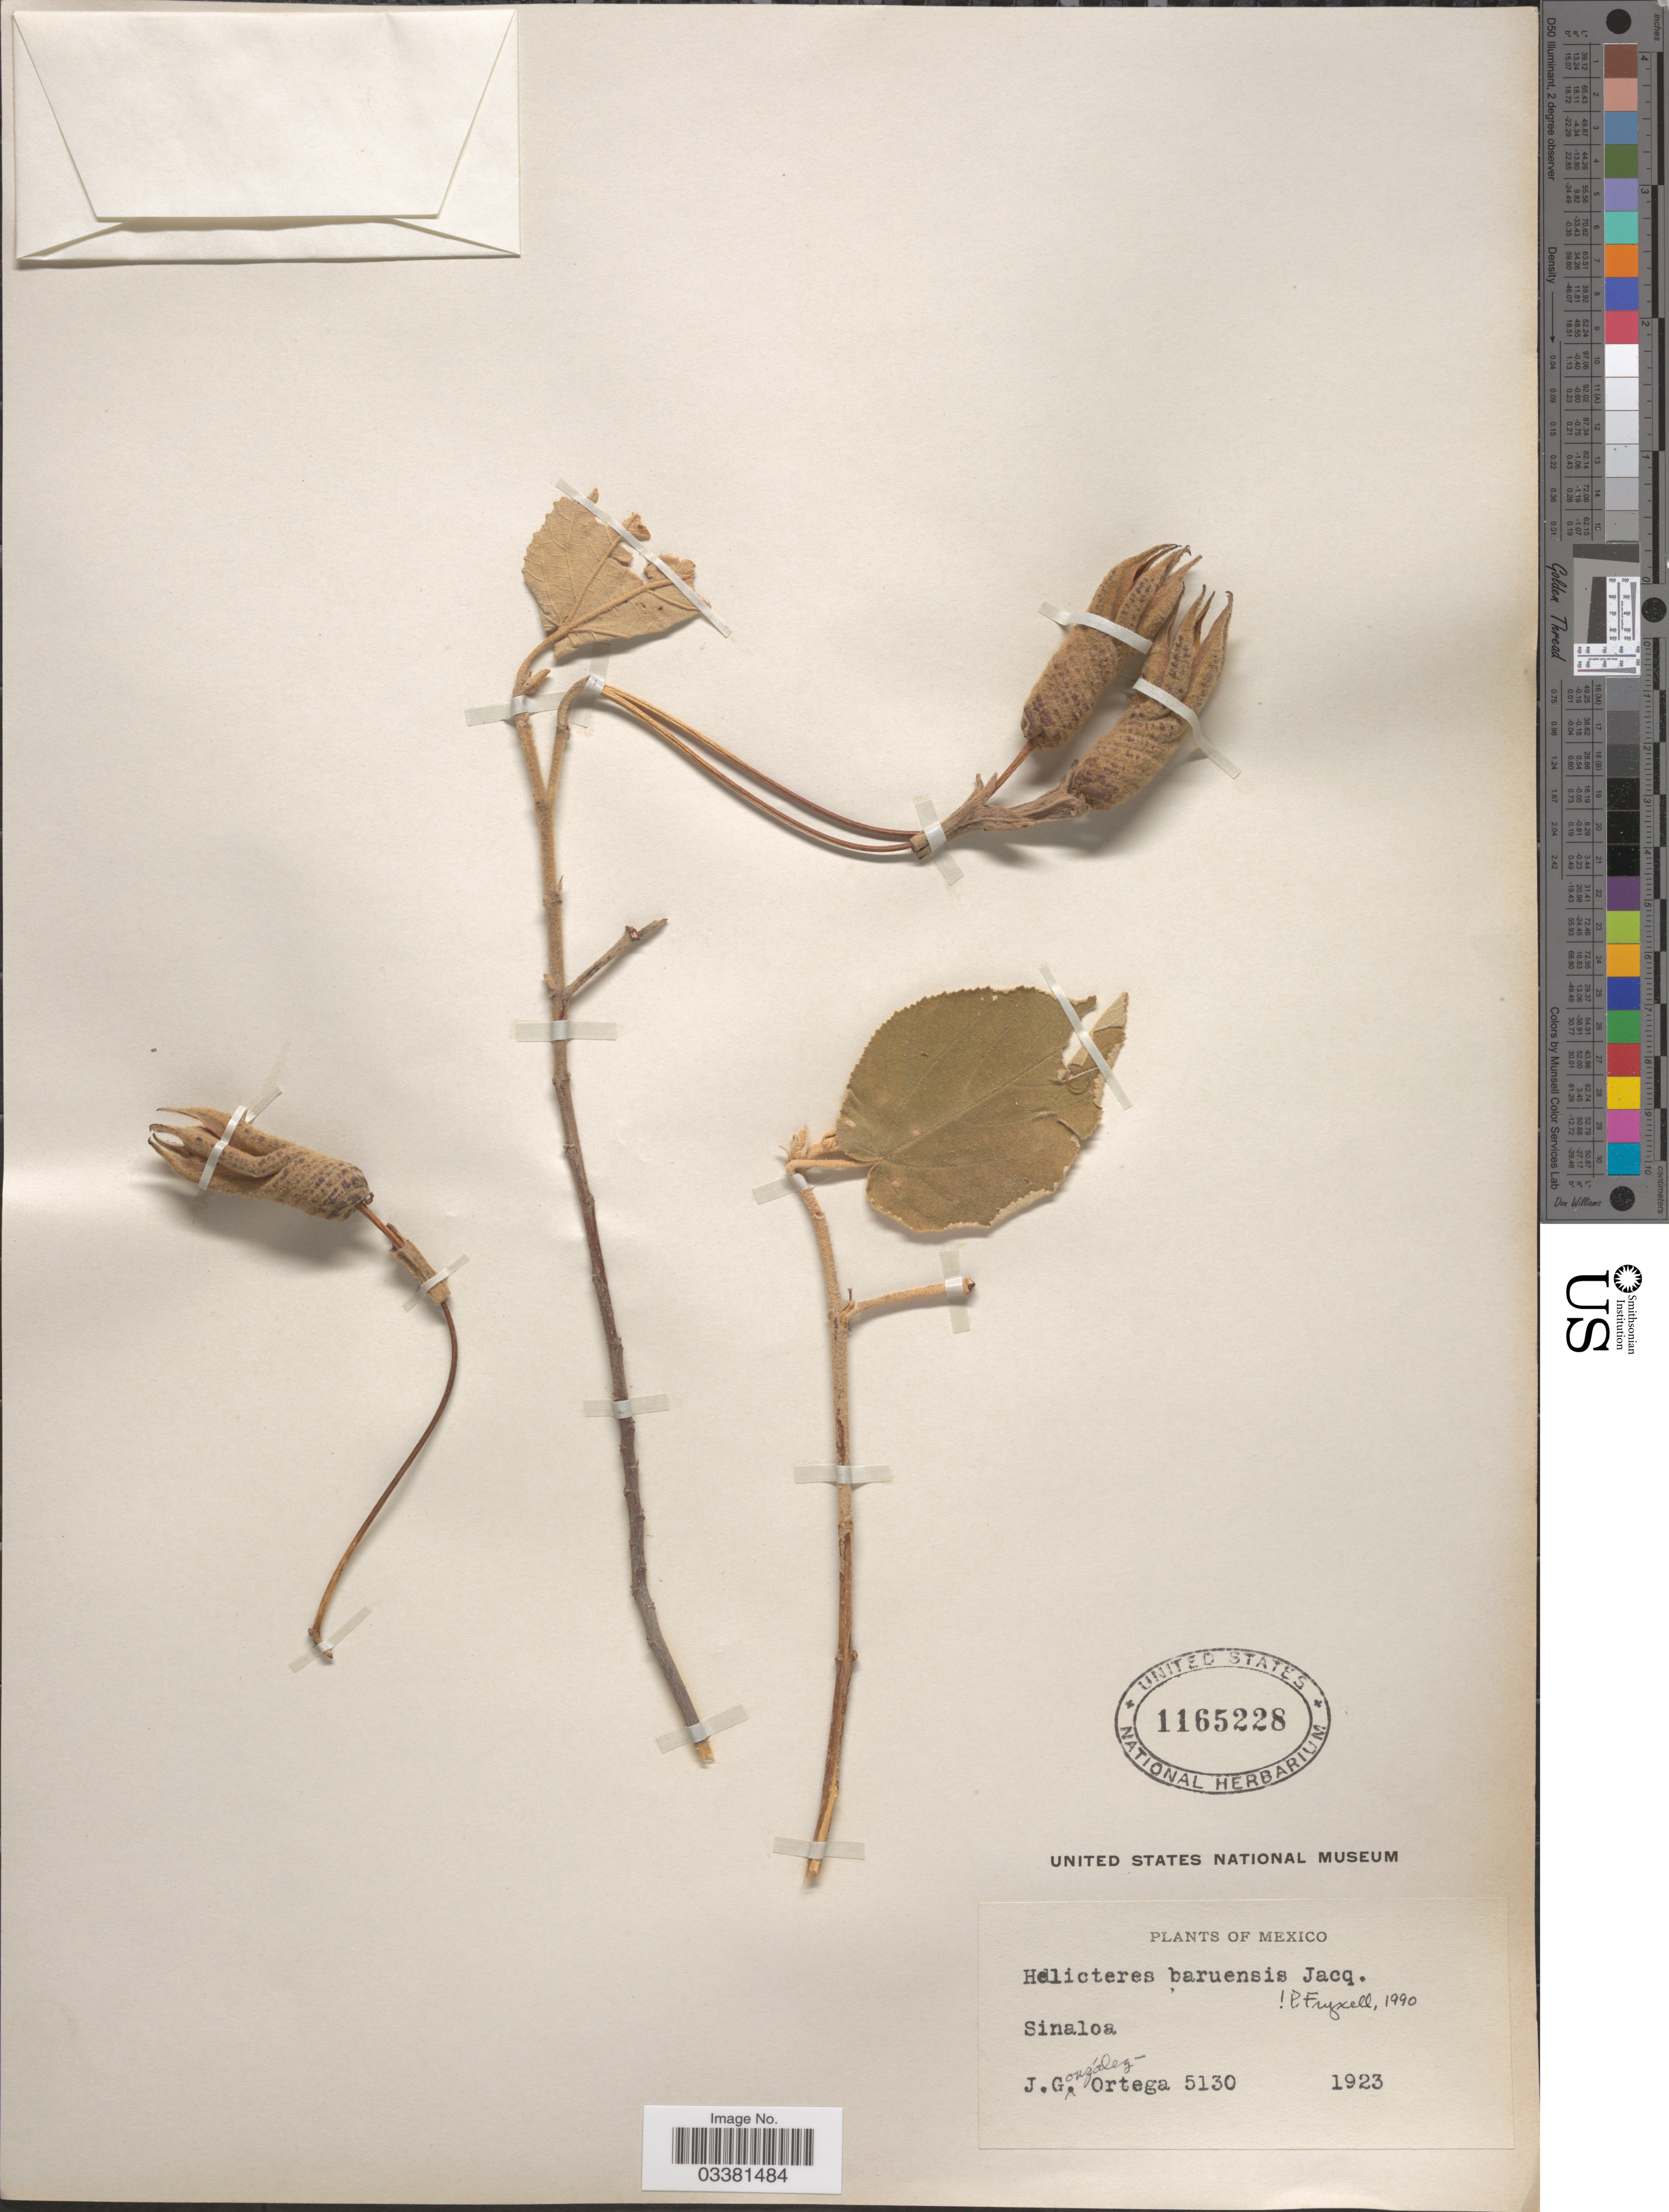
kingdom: Plantae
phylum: Tracheophyta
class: Magnoliopsida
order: Malvales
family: Malvaceae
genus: Helicteres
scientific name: Helicteres baruensis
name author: Jacq.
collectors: J. Ortega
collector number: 5130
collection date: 1923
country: Mexico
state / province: Sinaloa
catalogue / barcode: US 1165228